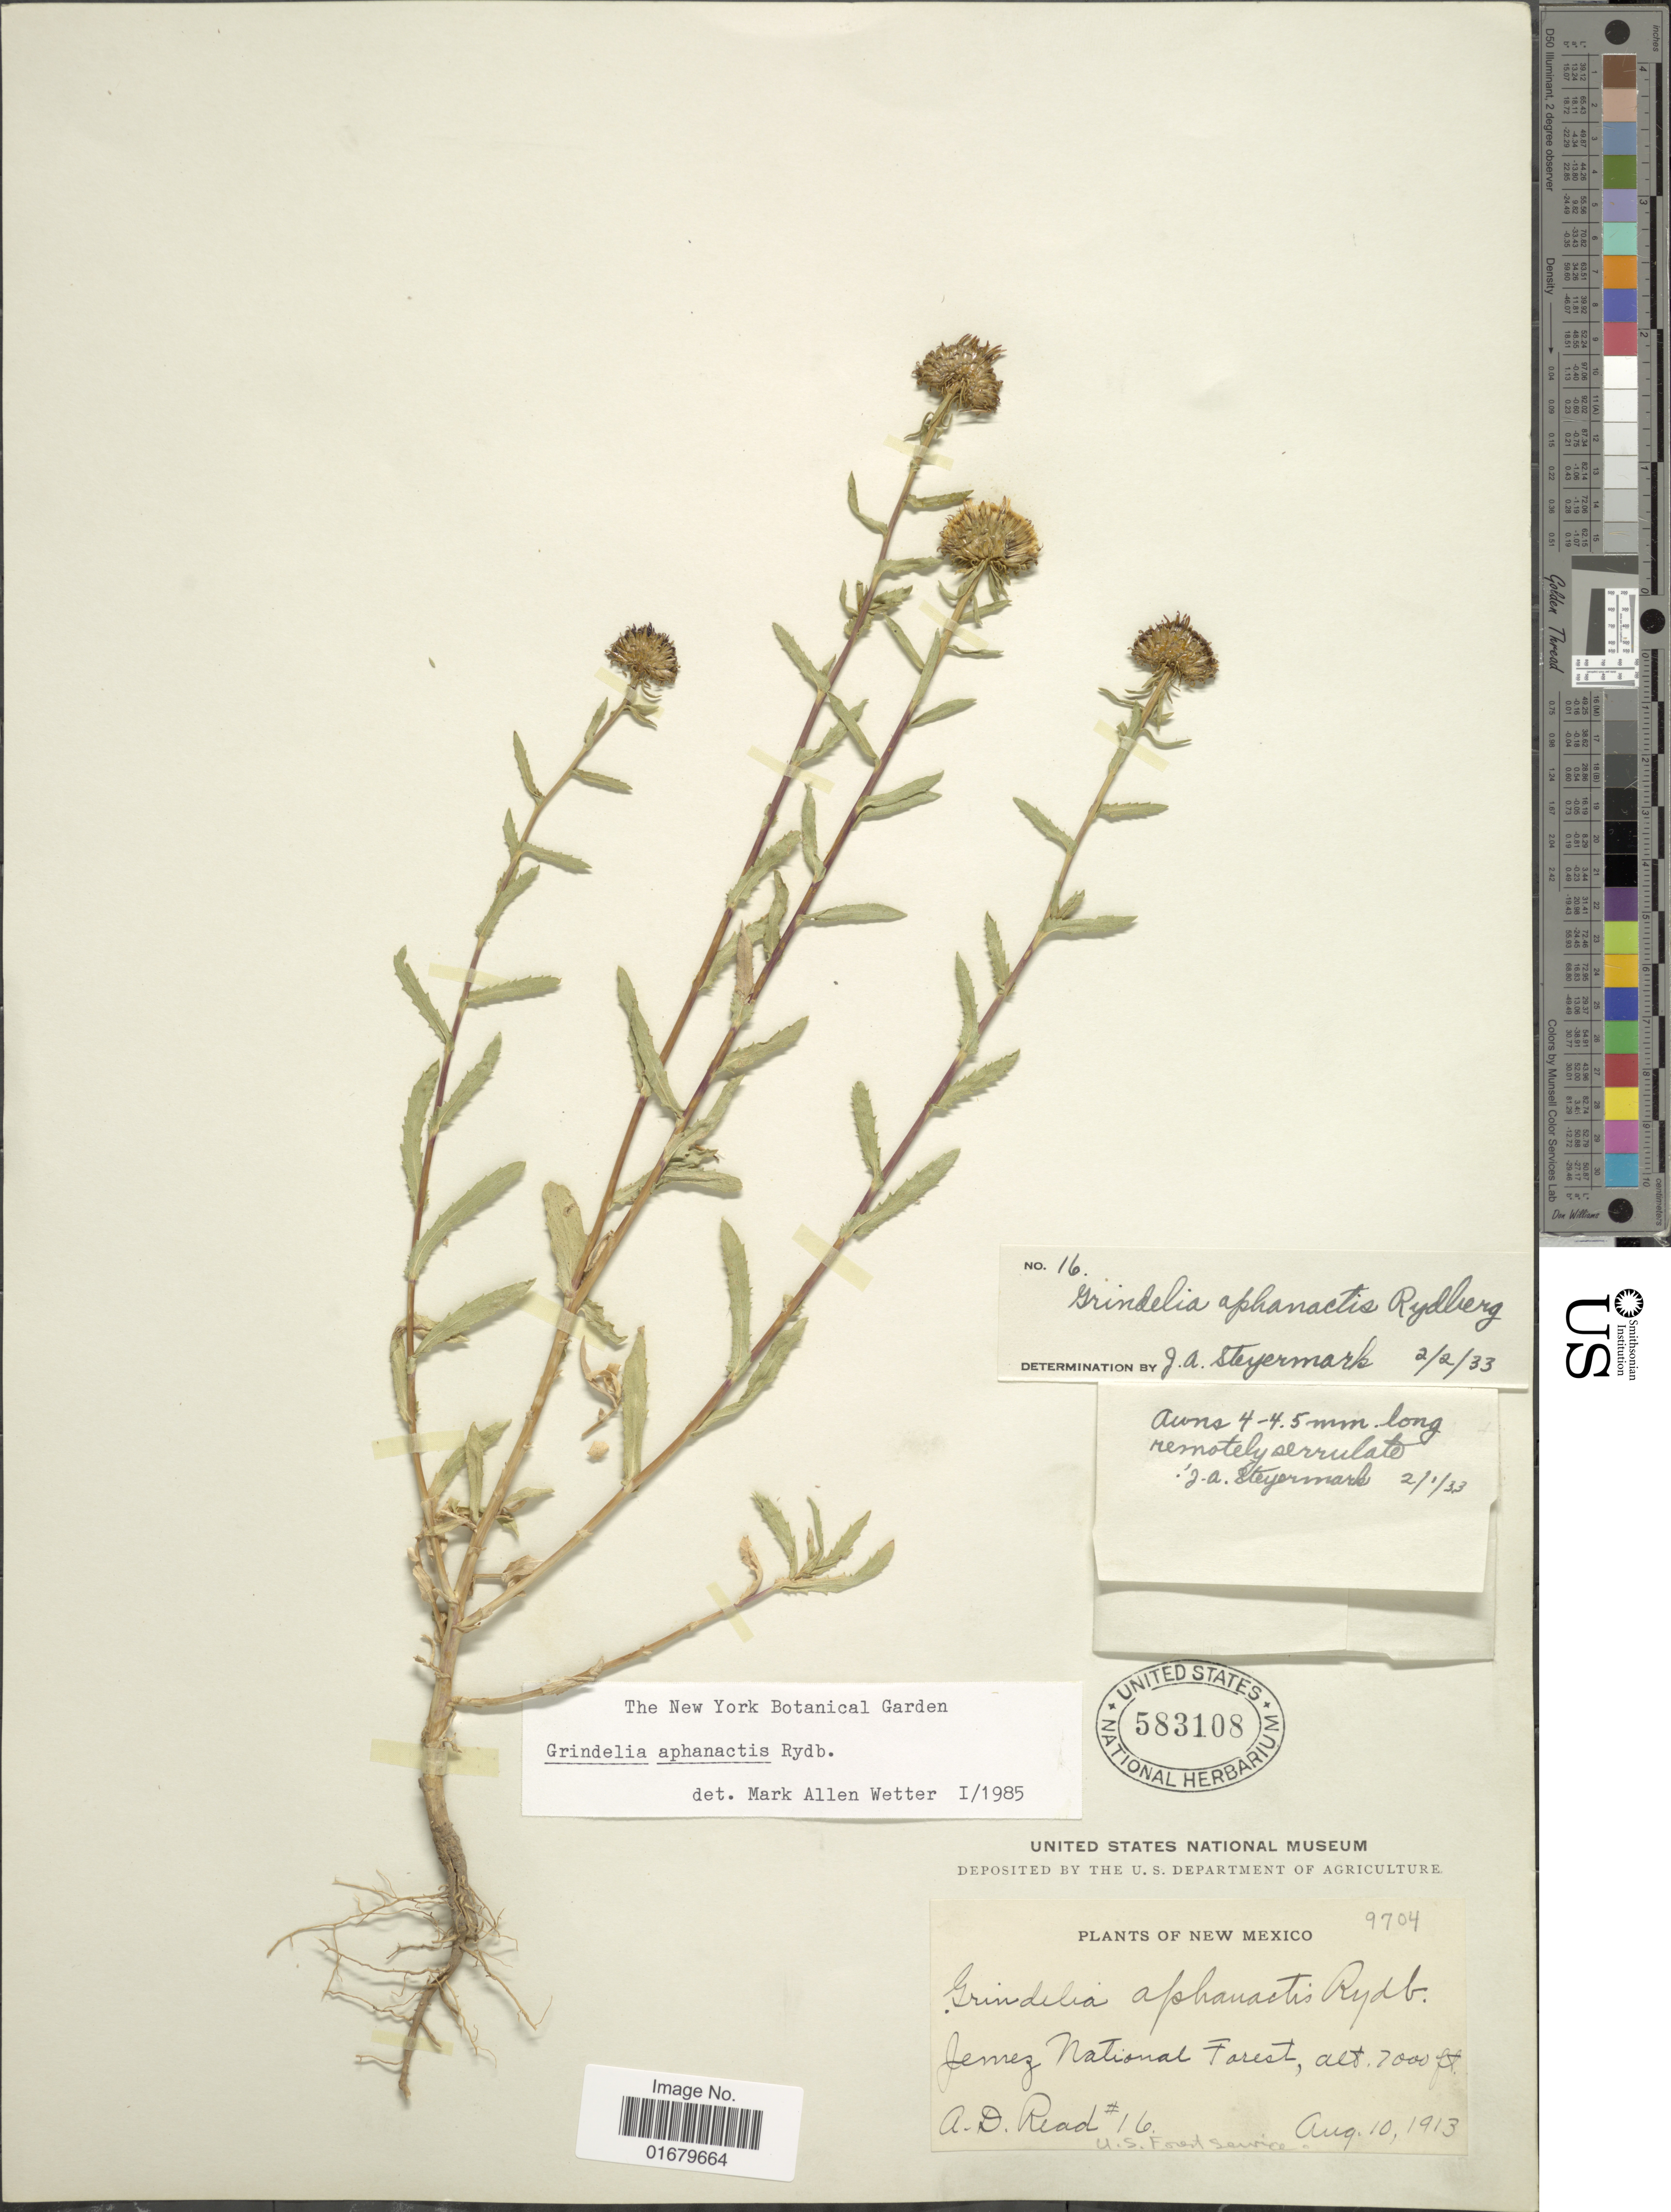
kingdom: Plantae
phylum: Tracheophyta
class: Magnoliopsida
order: Asterales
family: Asteraceae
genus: Grindelia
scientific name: Grindelia aphanactis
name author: Rydb.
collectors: A. D. Read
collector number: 16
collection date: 1913-08-10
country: United States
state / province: New Mexico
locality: Jemez National Forest.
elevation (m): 2134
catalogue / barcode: US 583108